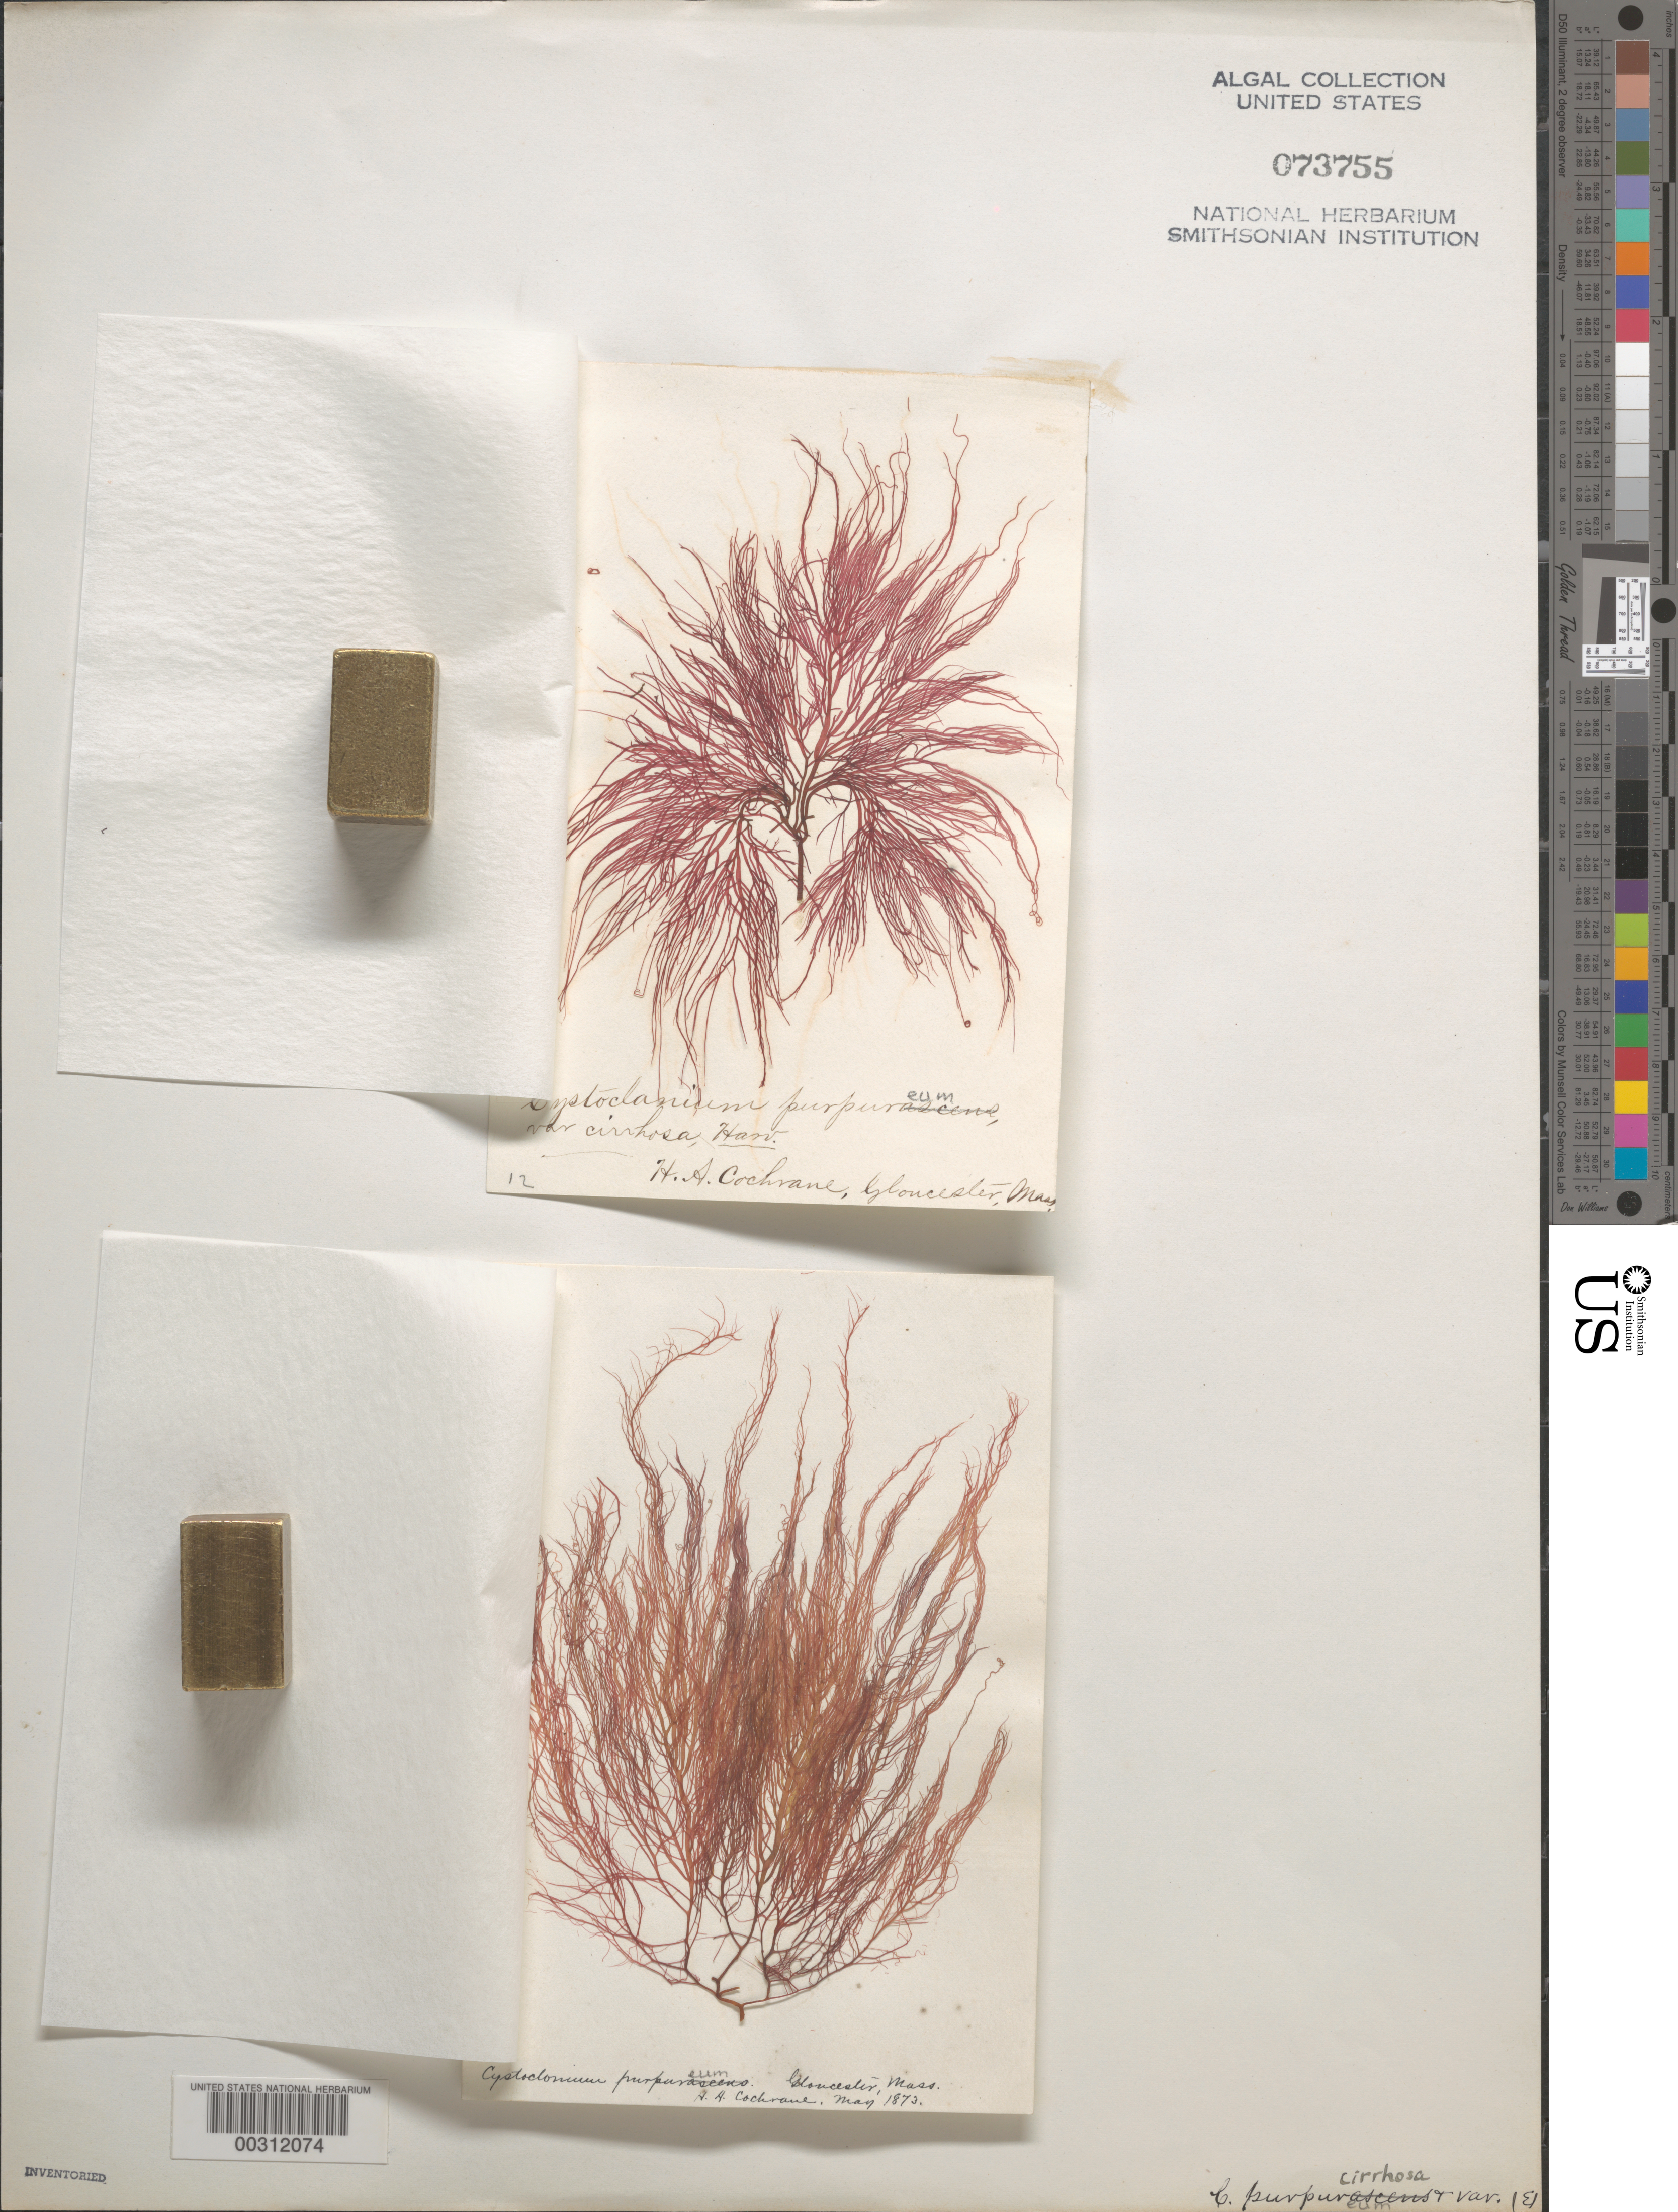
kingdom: Plantae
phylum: Rhodophyta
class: Florideophyceae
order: Gigartinales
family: Cystocloniaceae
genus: Cystoclonium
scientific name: Cystoclonium purpureum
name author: (Huds.) Batters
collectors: H. Cochrane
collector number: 12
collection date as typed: May 1873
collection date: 1873-05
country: United States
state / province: Massachusetts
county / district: Essex County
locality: Gloucester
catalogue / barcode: US 73755